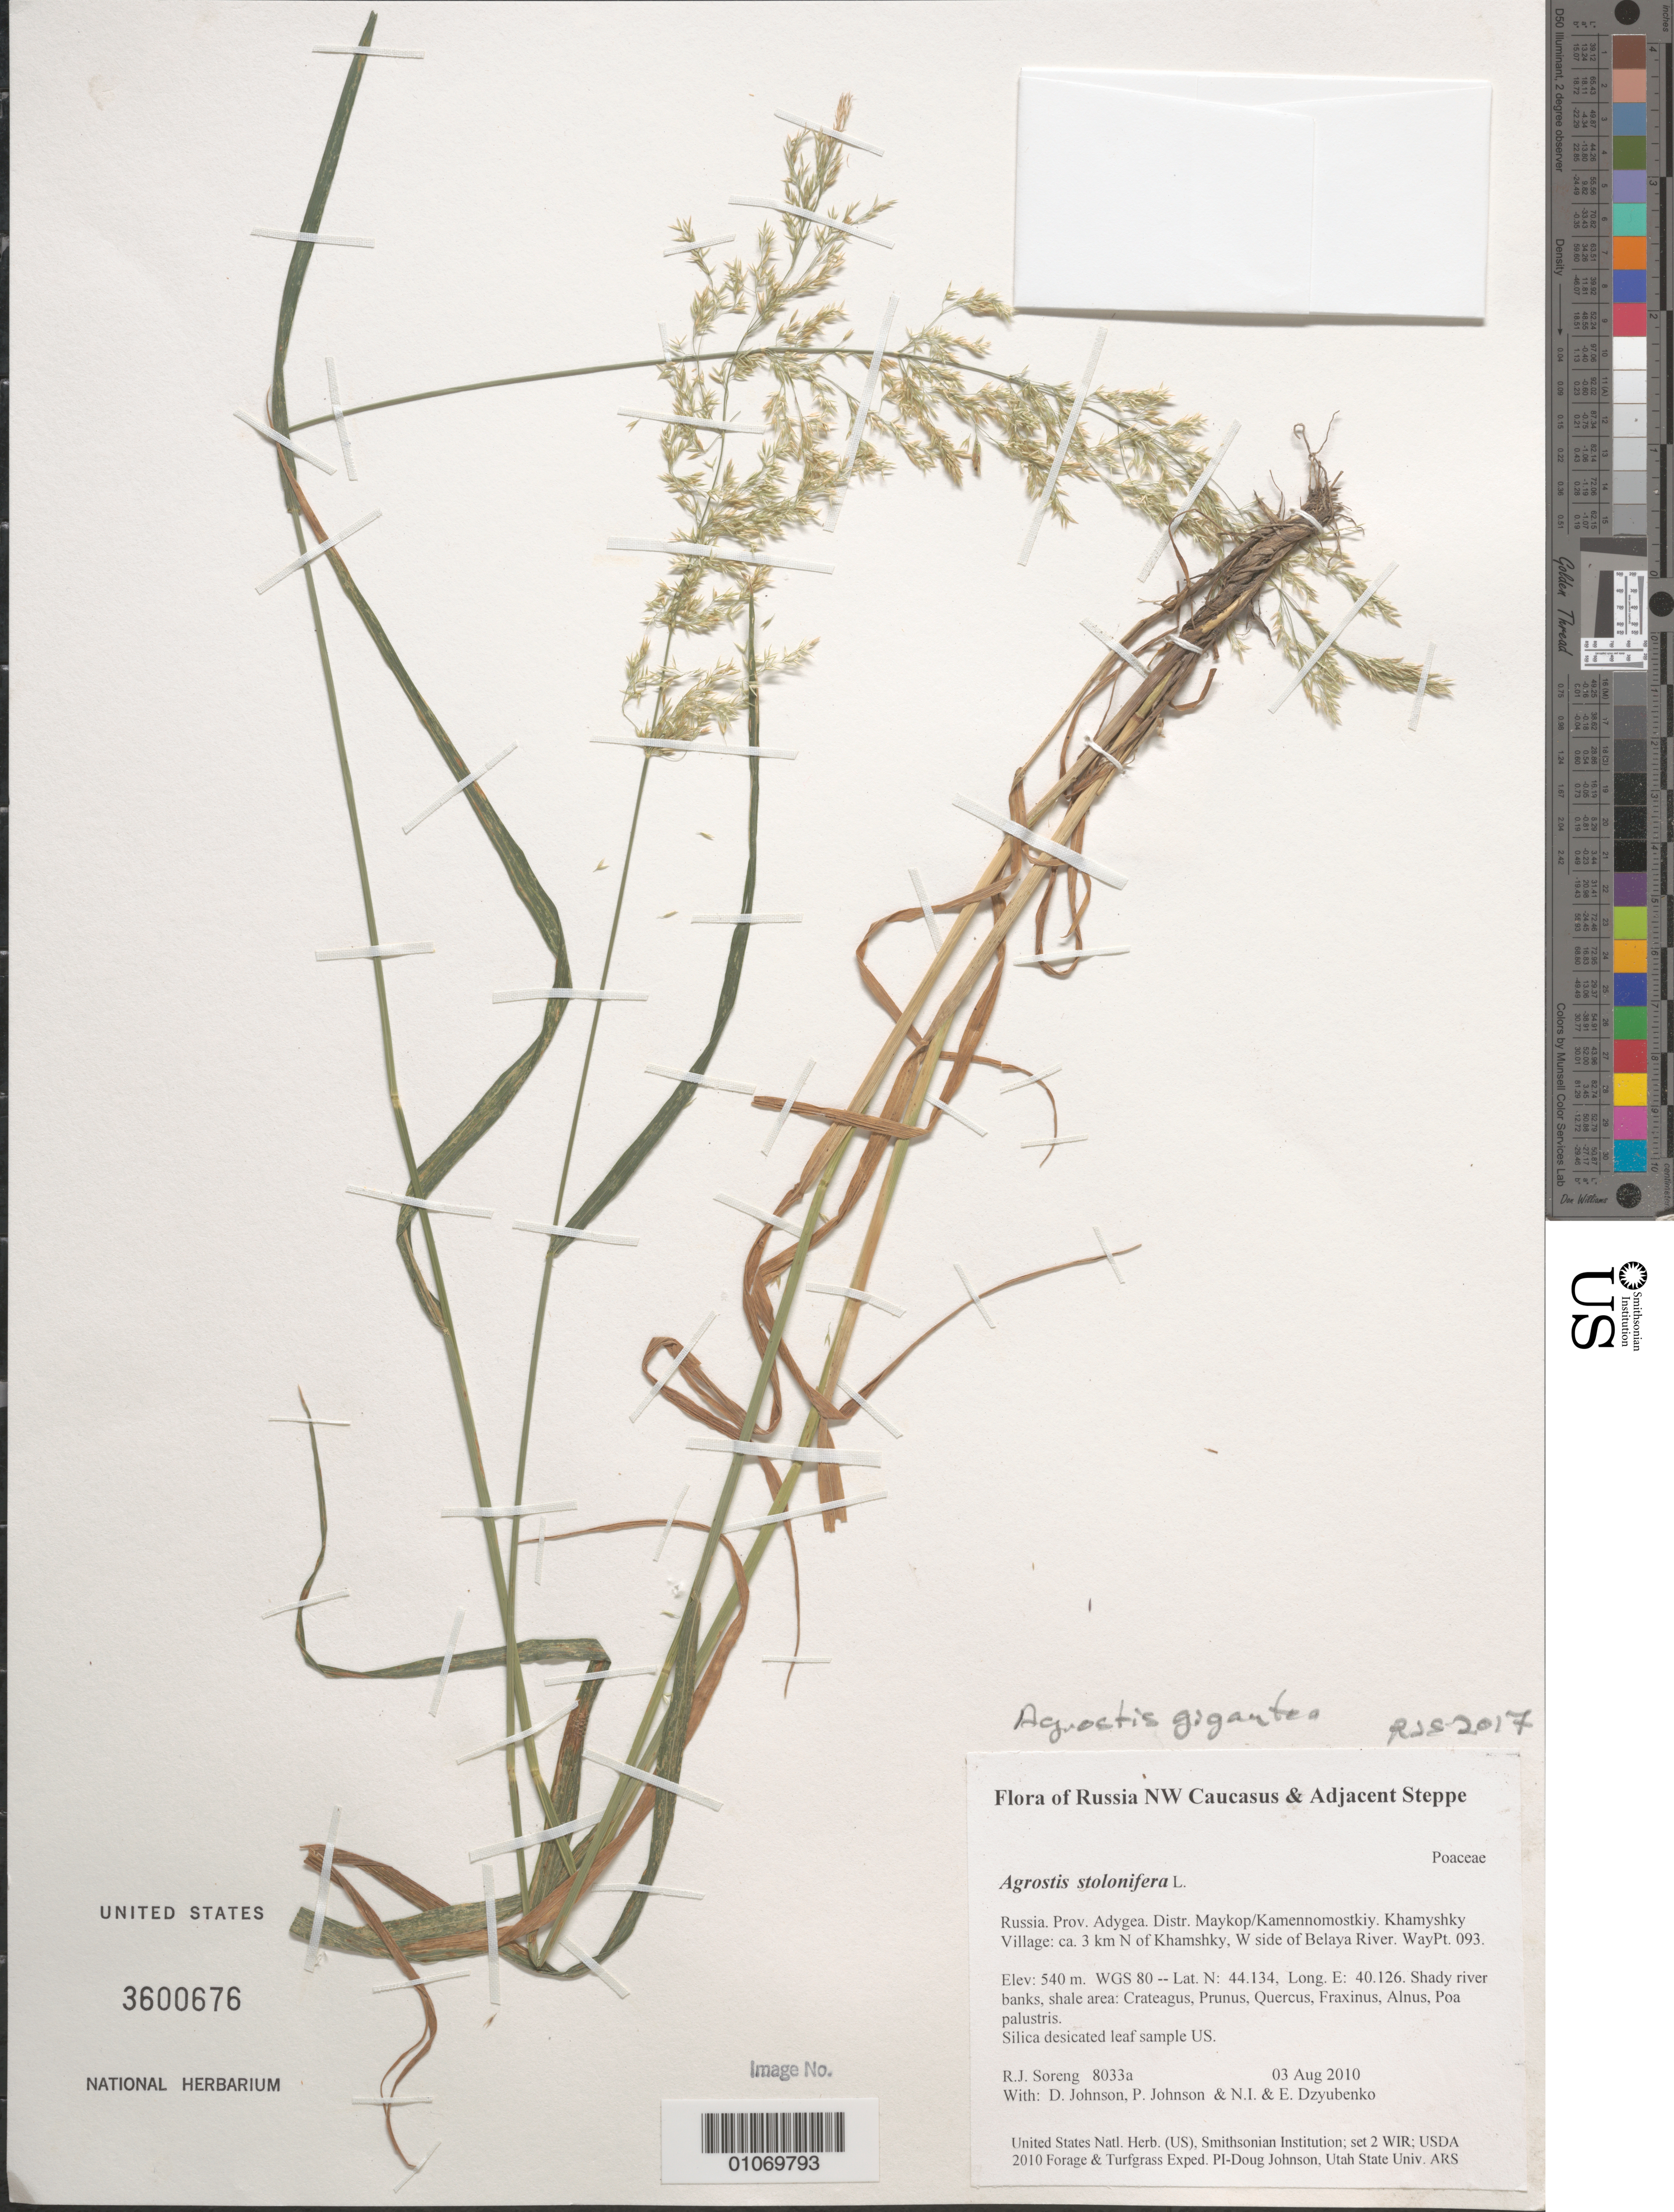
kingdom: Plantae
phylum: Tracheophyta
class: Liliopsida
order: Poales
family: Poaceae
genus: Agrostis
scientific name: Agrostis gigantea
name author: Roth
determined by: Soreng, Robert J., Research Associate (BOT), Smithsonian Institution - National Museum of Natural History (UNITED STATES)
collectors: R. J. Soreng, D. Johnson, P. Johnson, N. Dzyubenko & E. Dzyubenko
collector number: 8033-a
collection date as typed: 03 Aug 2010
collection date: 2010-08-03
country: Russian Federation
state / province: Adygea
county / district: Maykop/Kamennomostkiy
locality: Khamyshky Village: ca. 3 km N of Khamshky, W side of Belaya River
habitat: Shady river banks, shale area: Crateagus, Prunus, Quercus, Fraxinus, Alnus, Poa palustris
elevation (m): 540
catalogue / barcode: US 3600676